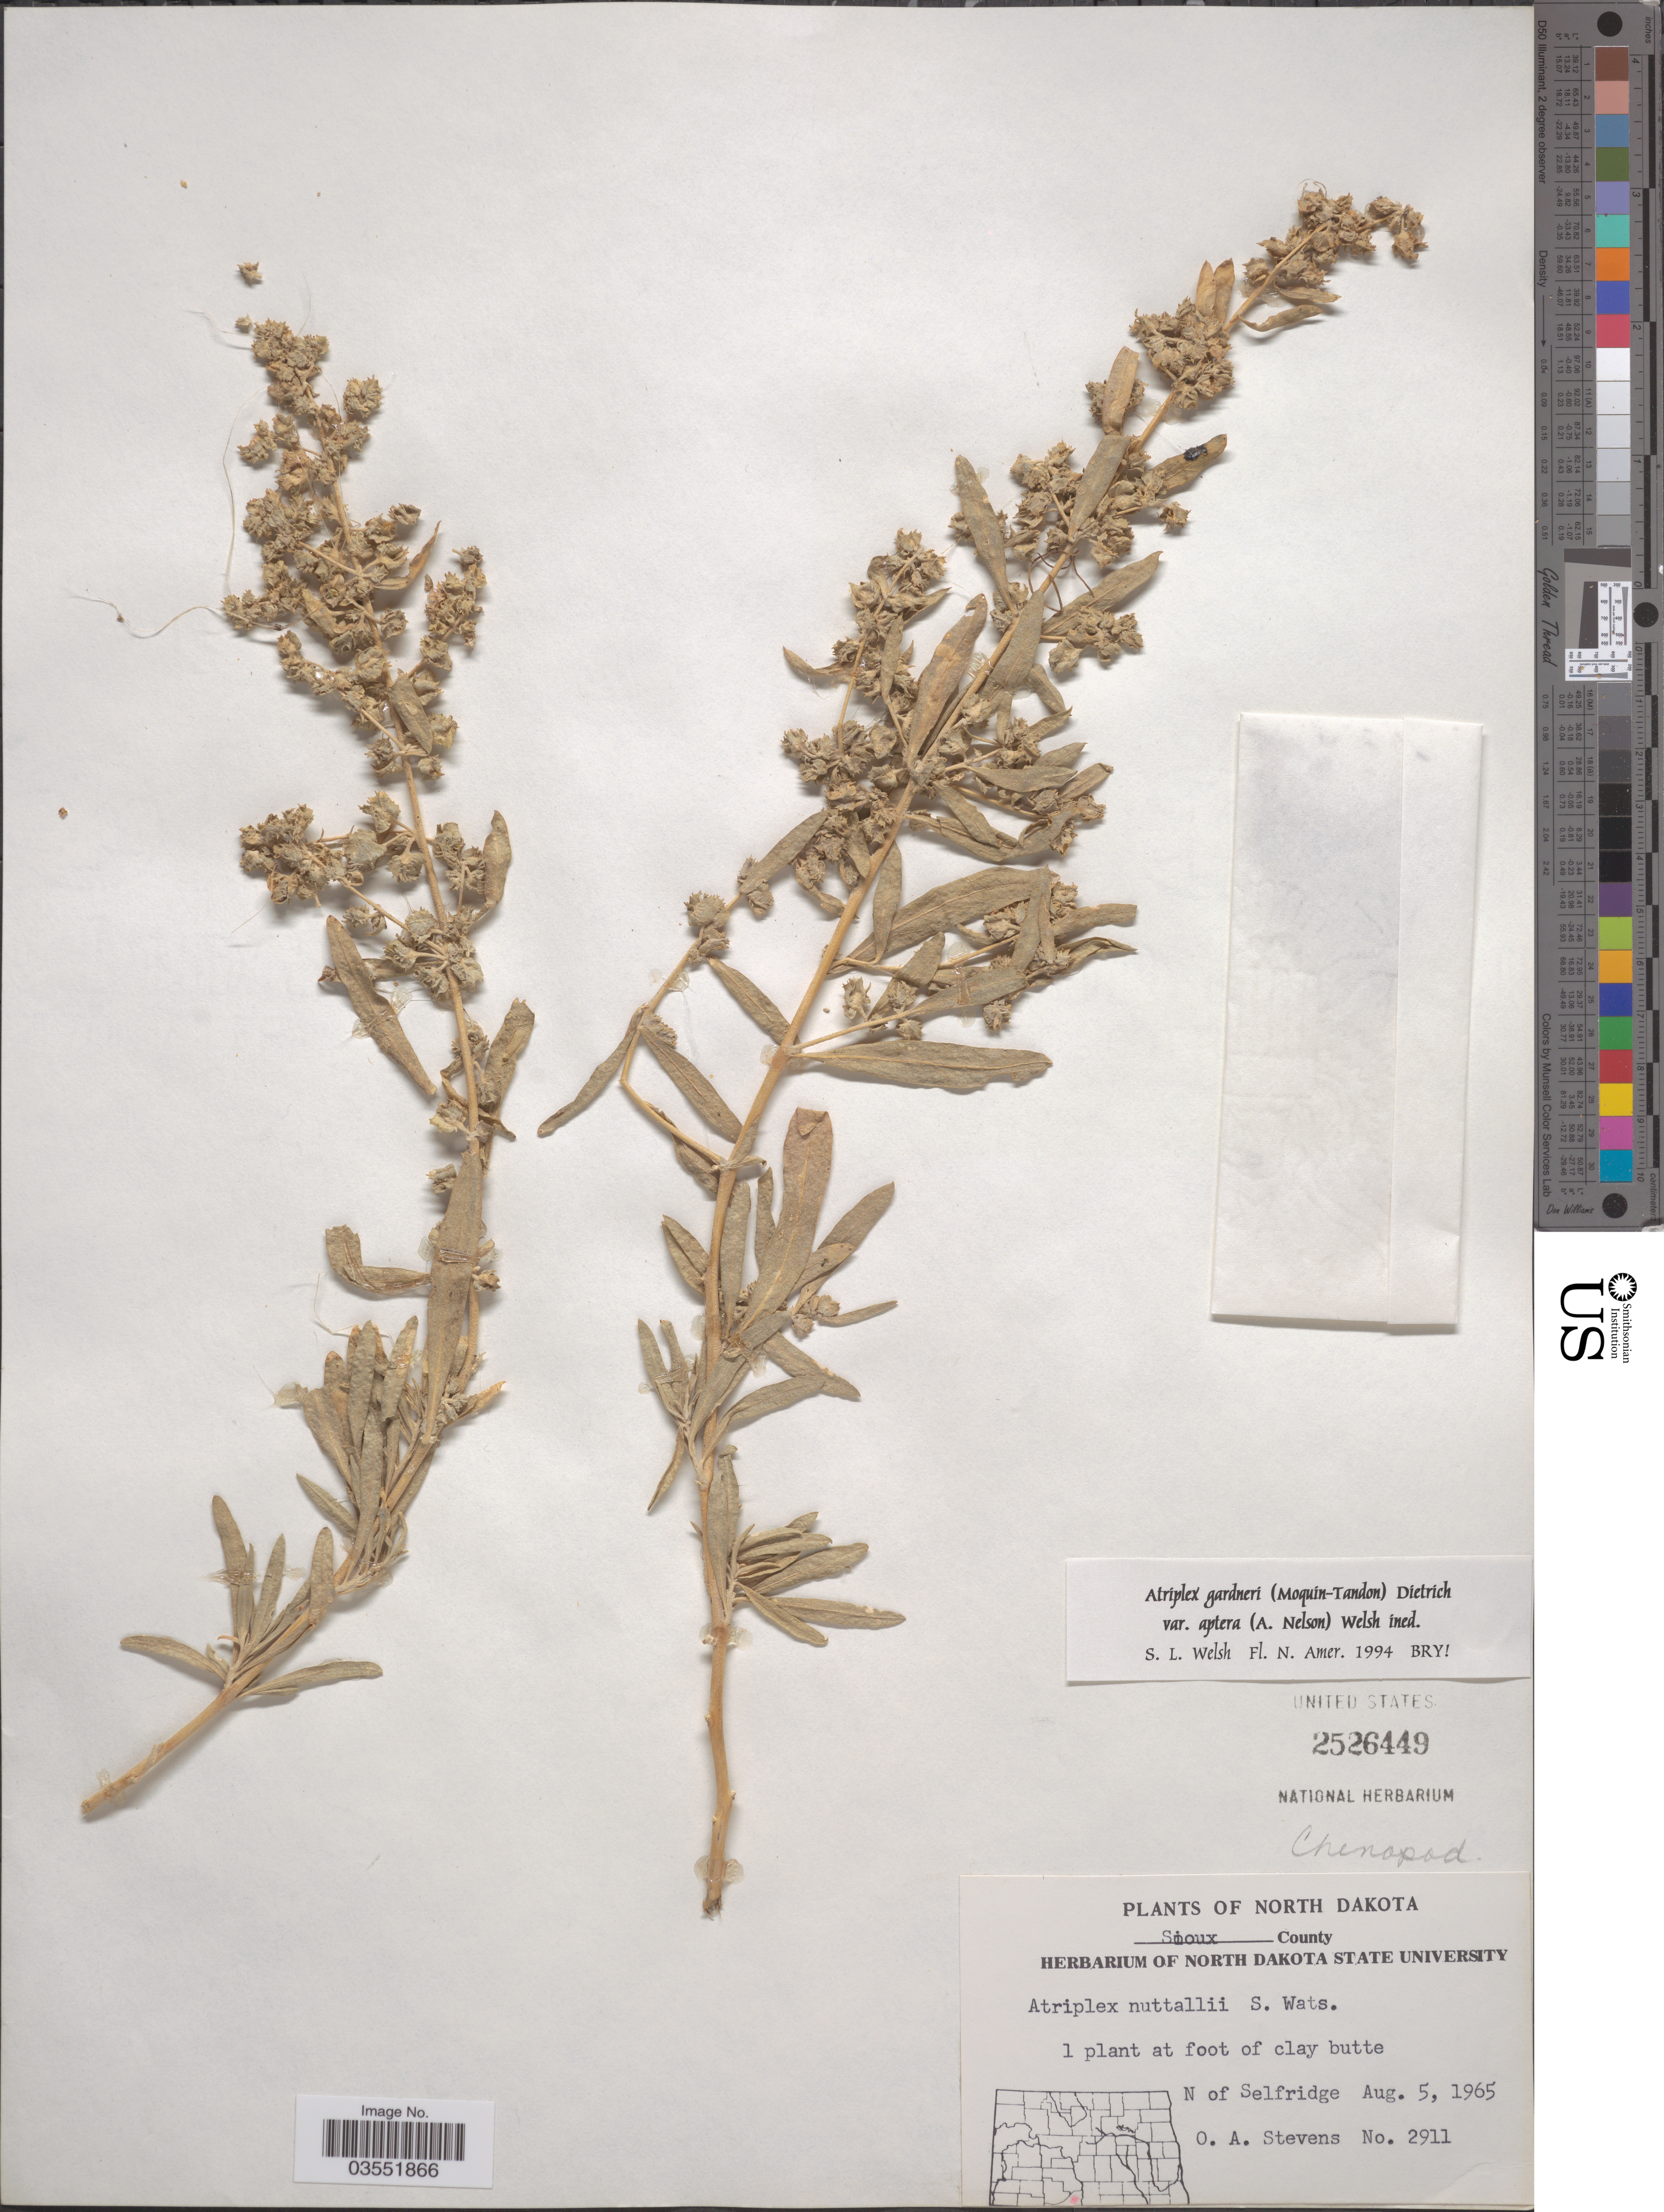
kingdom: Plantae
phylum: Tracheophyta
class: Magnoliopsida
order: Caryophyllales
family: Amaranthaceae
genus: Atriplex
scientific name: Atriplex gardneri var. gardneri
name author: (Moq.) D. Dietr.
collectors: O. A. Stevens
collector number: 2911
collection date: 1965-08-05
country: United States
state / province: North Dakota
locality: Sioux County. N of Selfridge.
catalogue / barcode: US 2526449